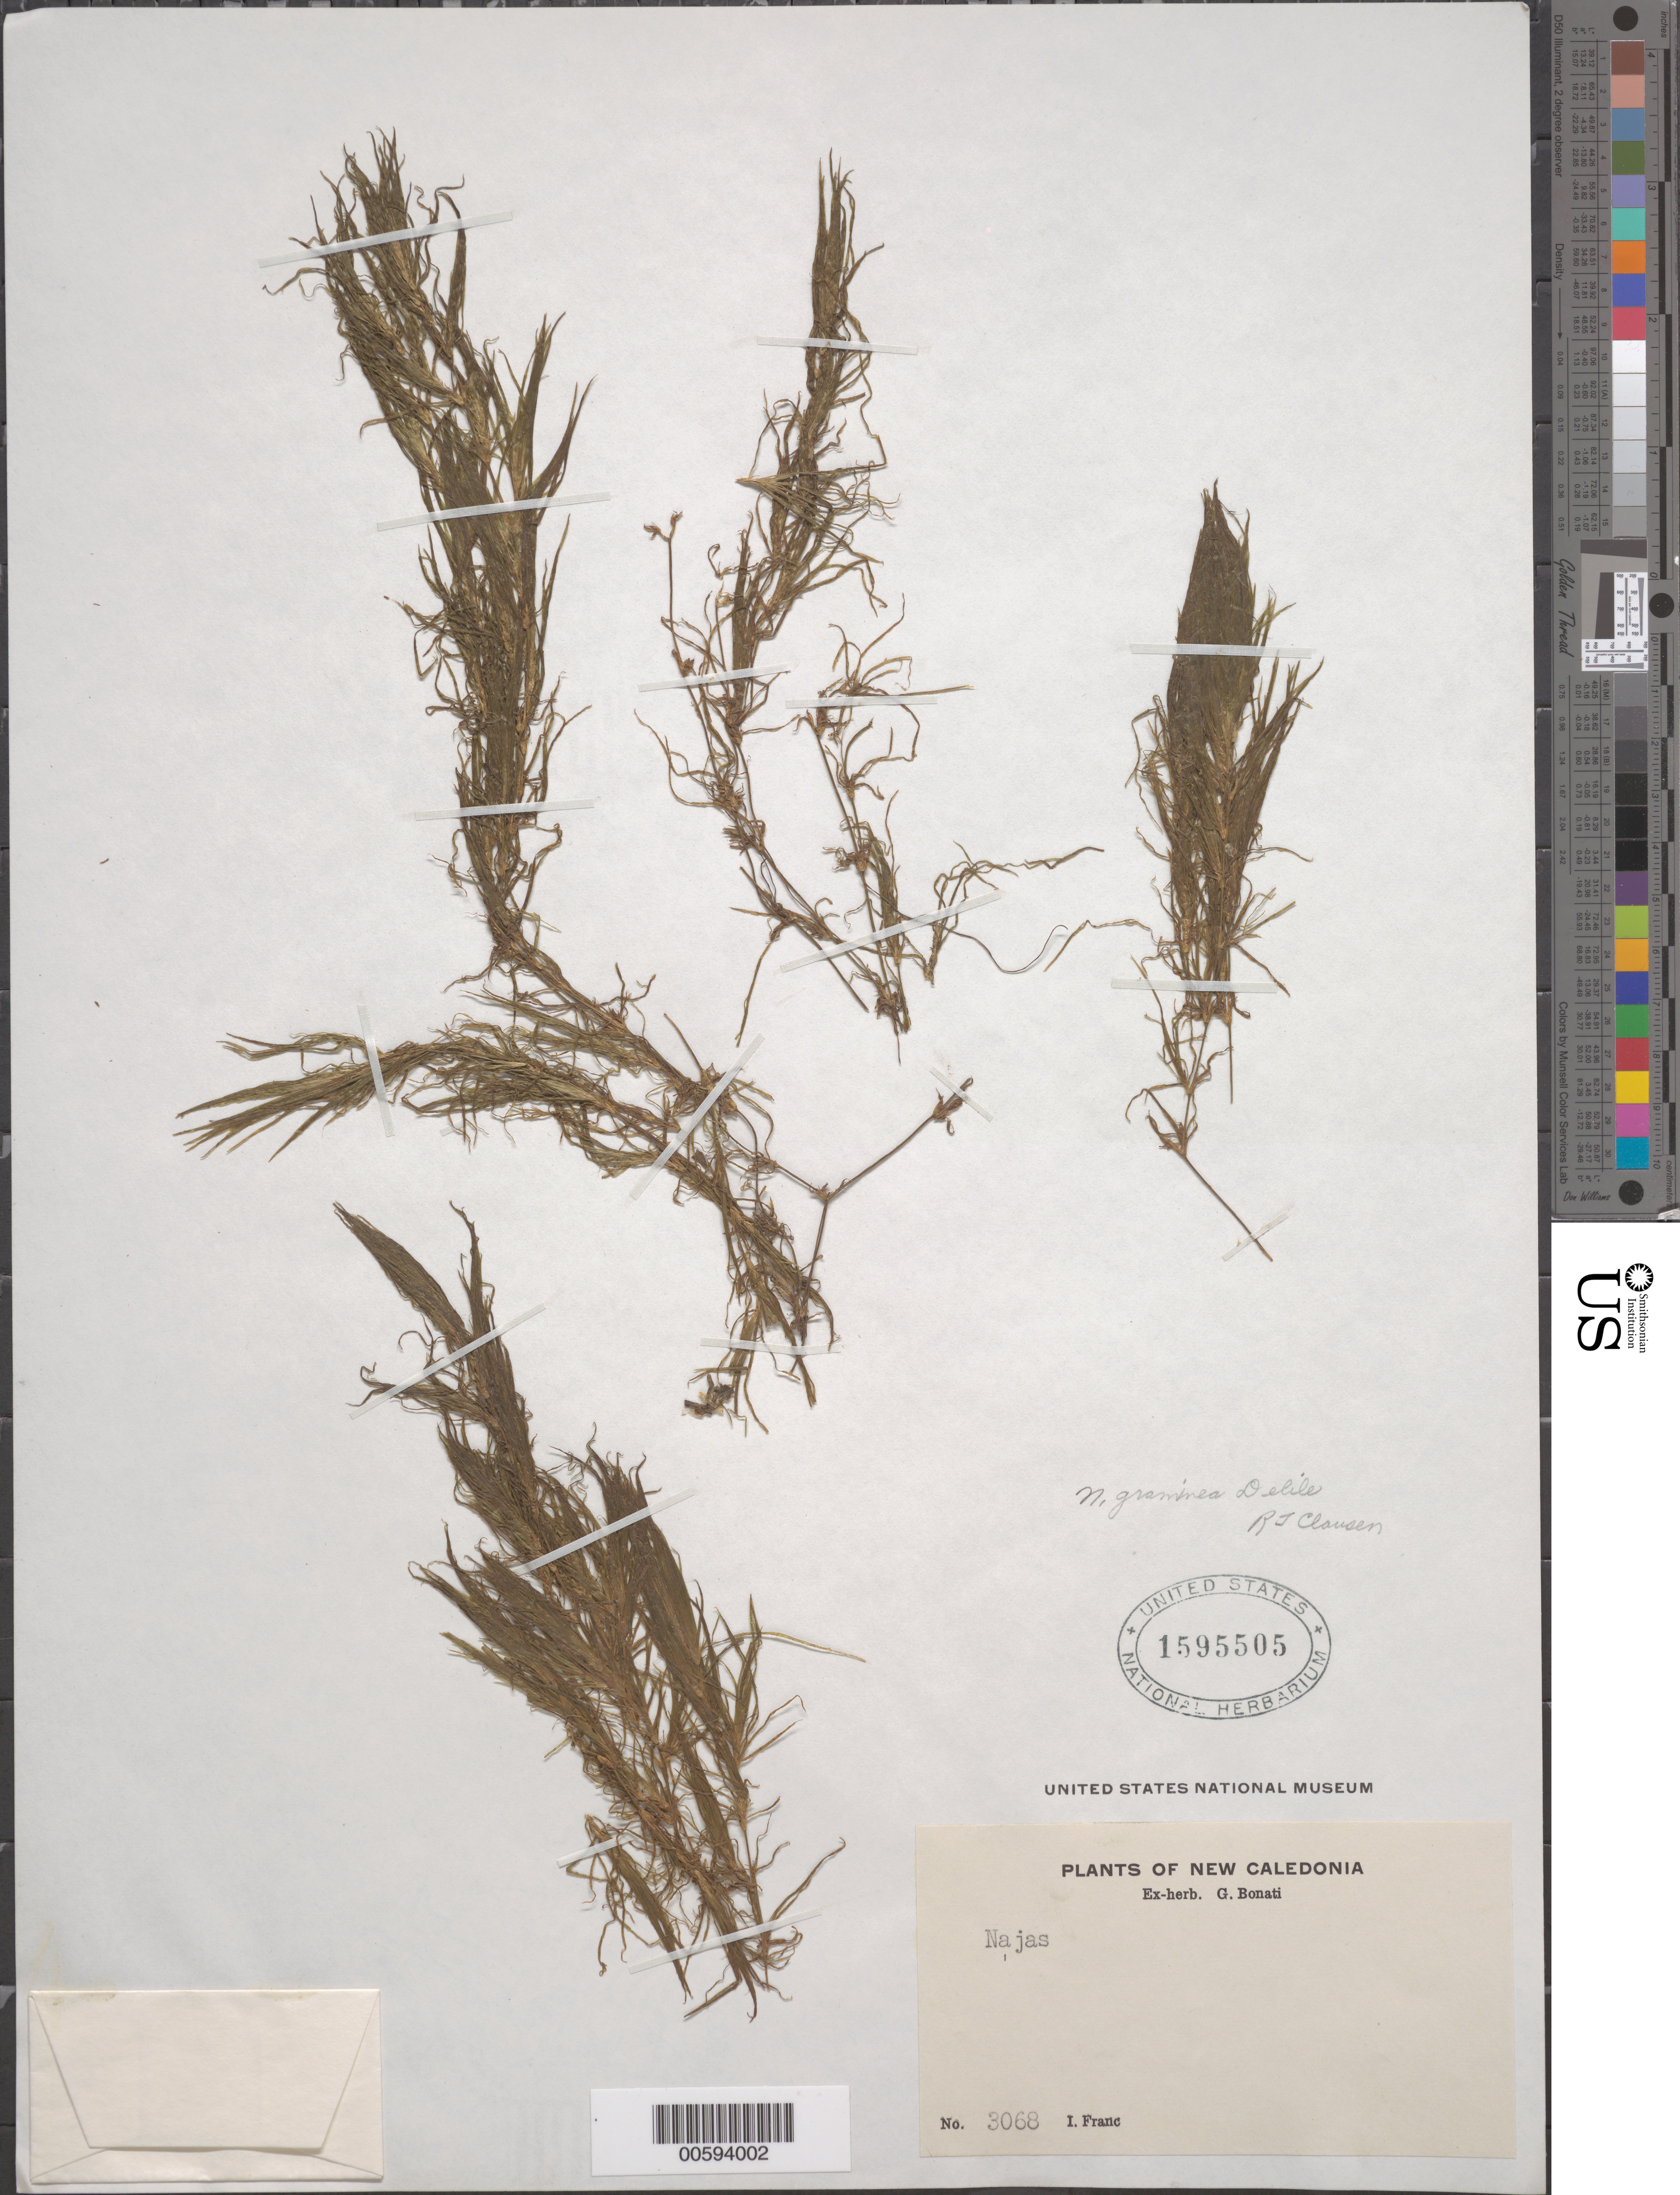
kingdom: Plantae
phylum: Tracheophyta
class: Liliopsida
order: Alismatales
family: Hydrocharitaceae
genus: Najas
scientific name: Najas graminea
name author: Delile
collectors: I. Franc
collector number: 3068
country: New Caledonia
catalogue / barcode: US 1595505